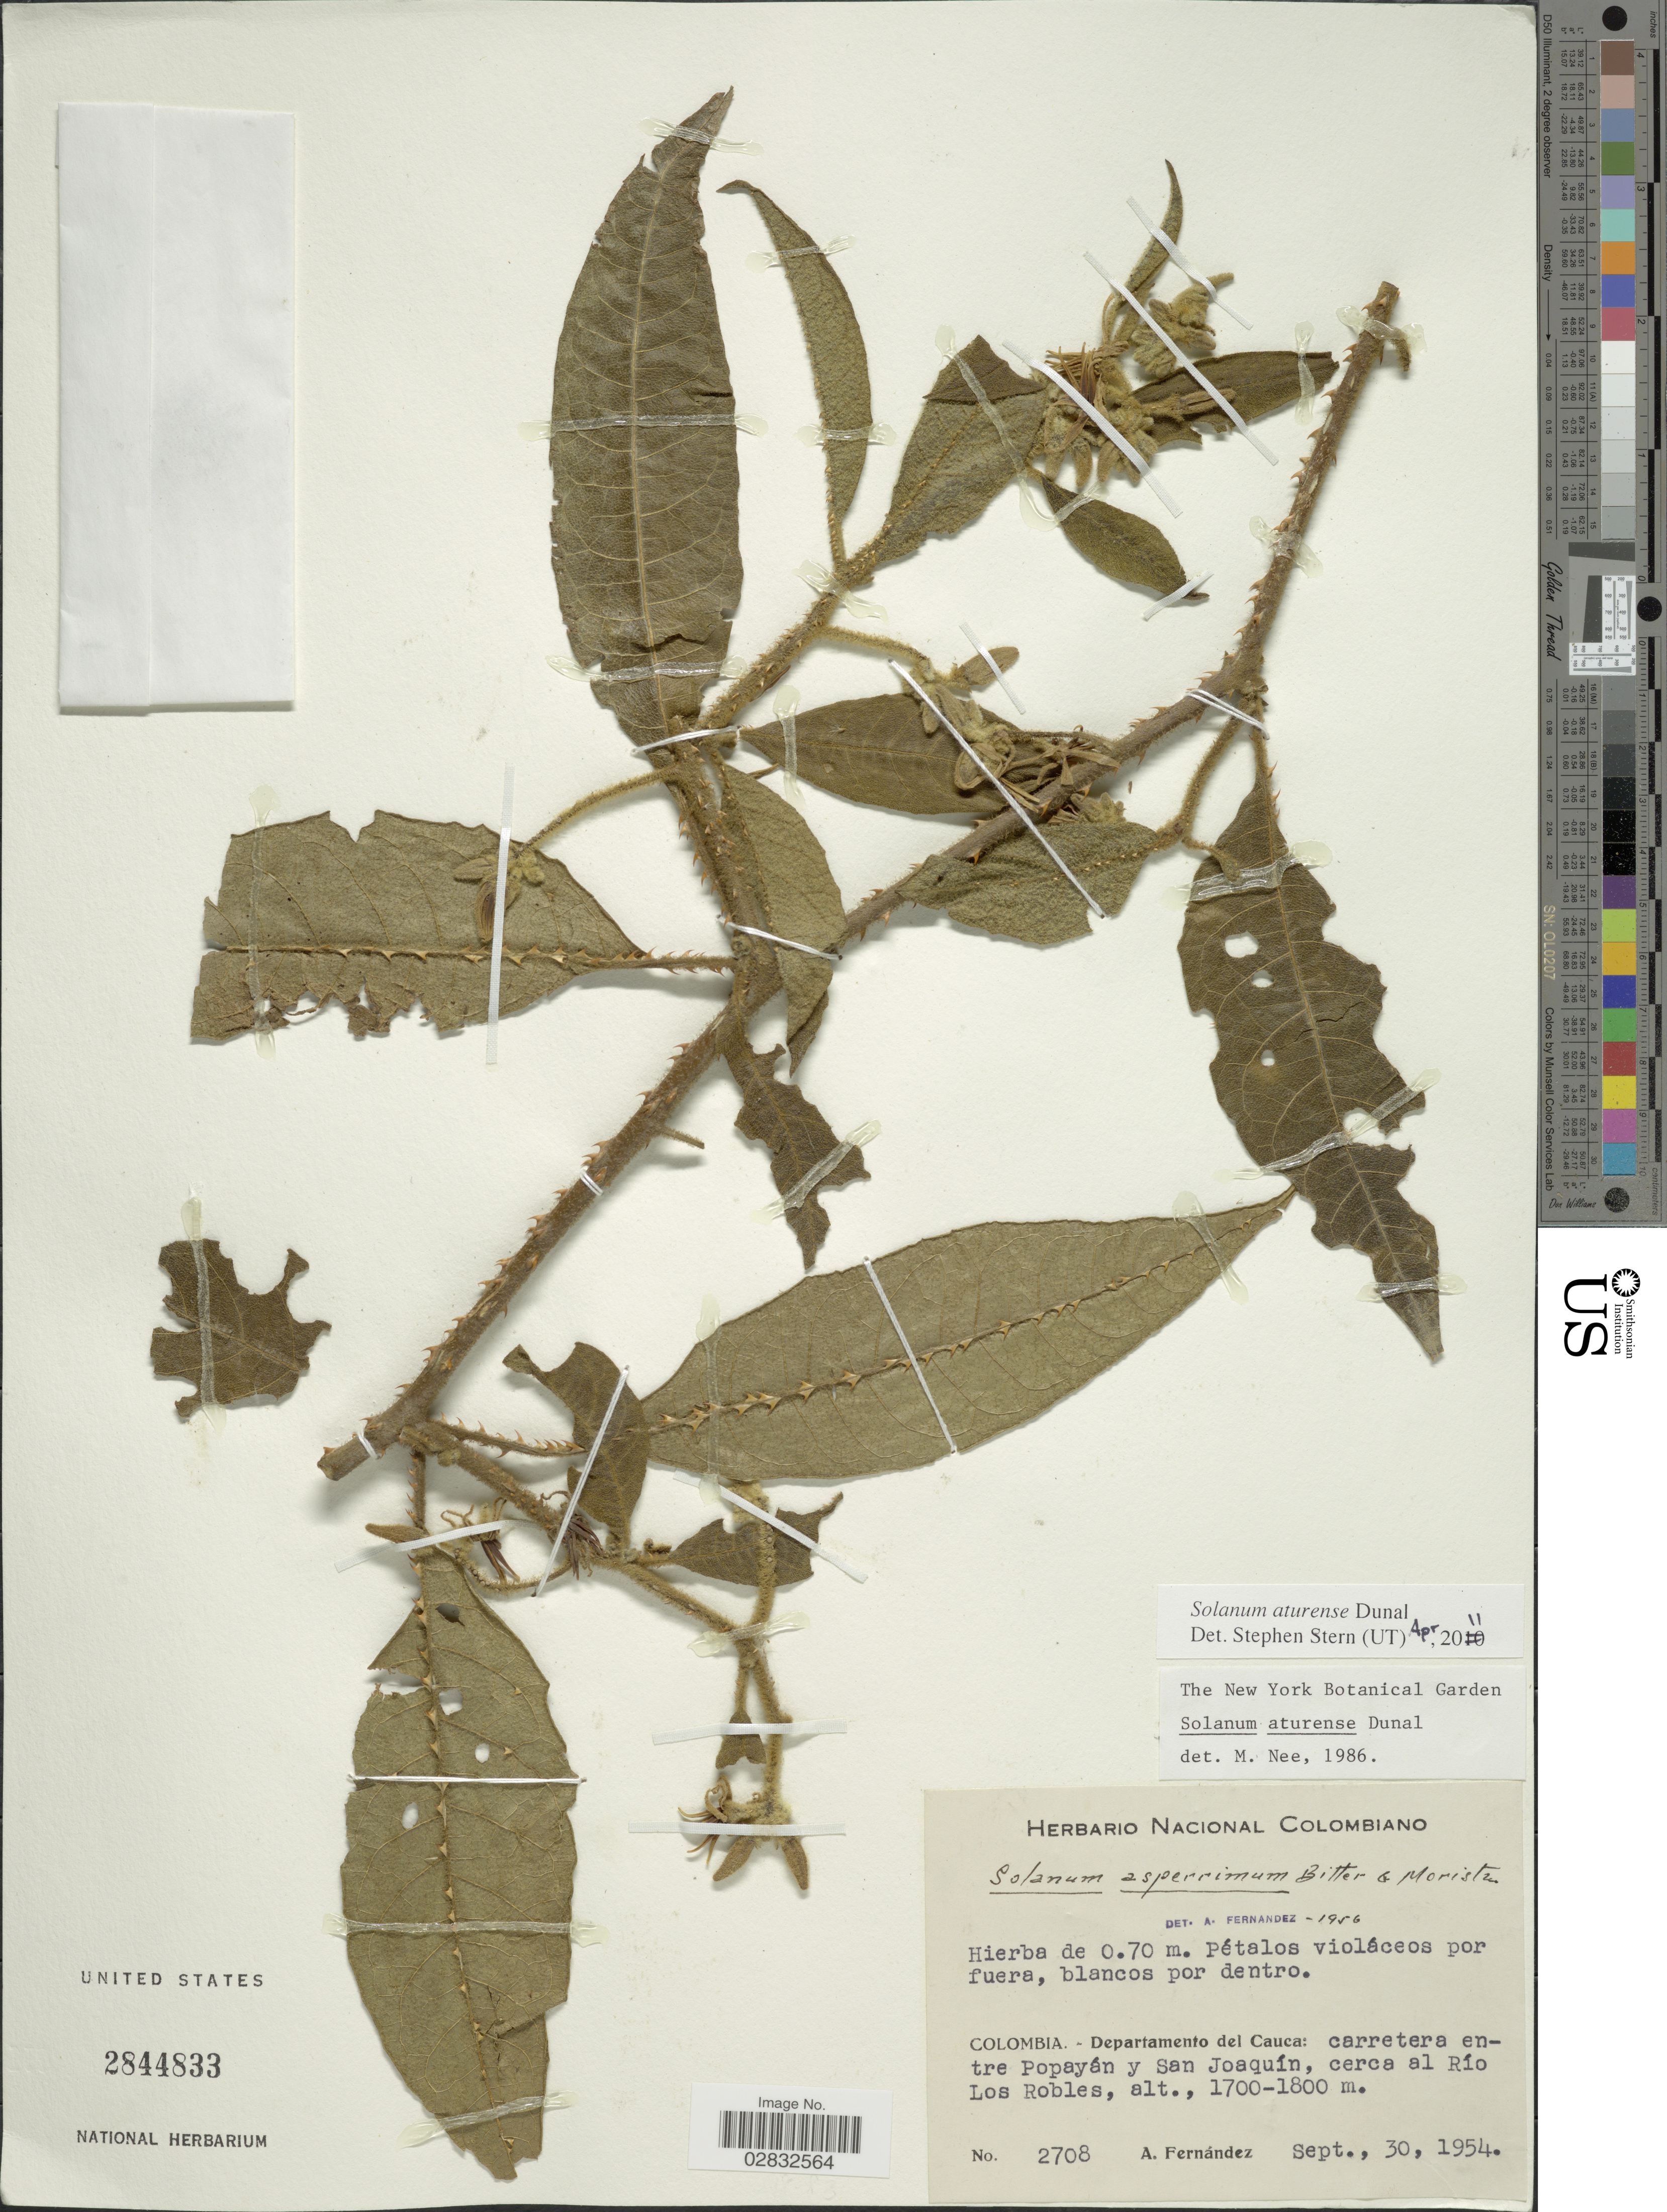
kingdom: Plantae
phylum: Tracheophyta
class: Magnoliopsida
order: Solanales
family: Solanaceae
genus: Solanum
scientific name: Solanum aturense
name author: Humb. & Bonpl. ex Dunal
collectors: A. Fernández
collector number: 2708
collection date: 1954-09-30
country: Colombia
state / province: Cauca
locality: Departamento del Cauca, carretera entre Popayán y San Joaquín, cerca al Río Los Robles.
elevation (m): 1700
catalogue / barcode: US 2844833